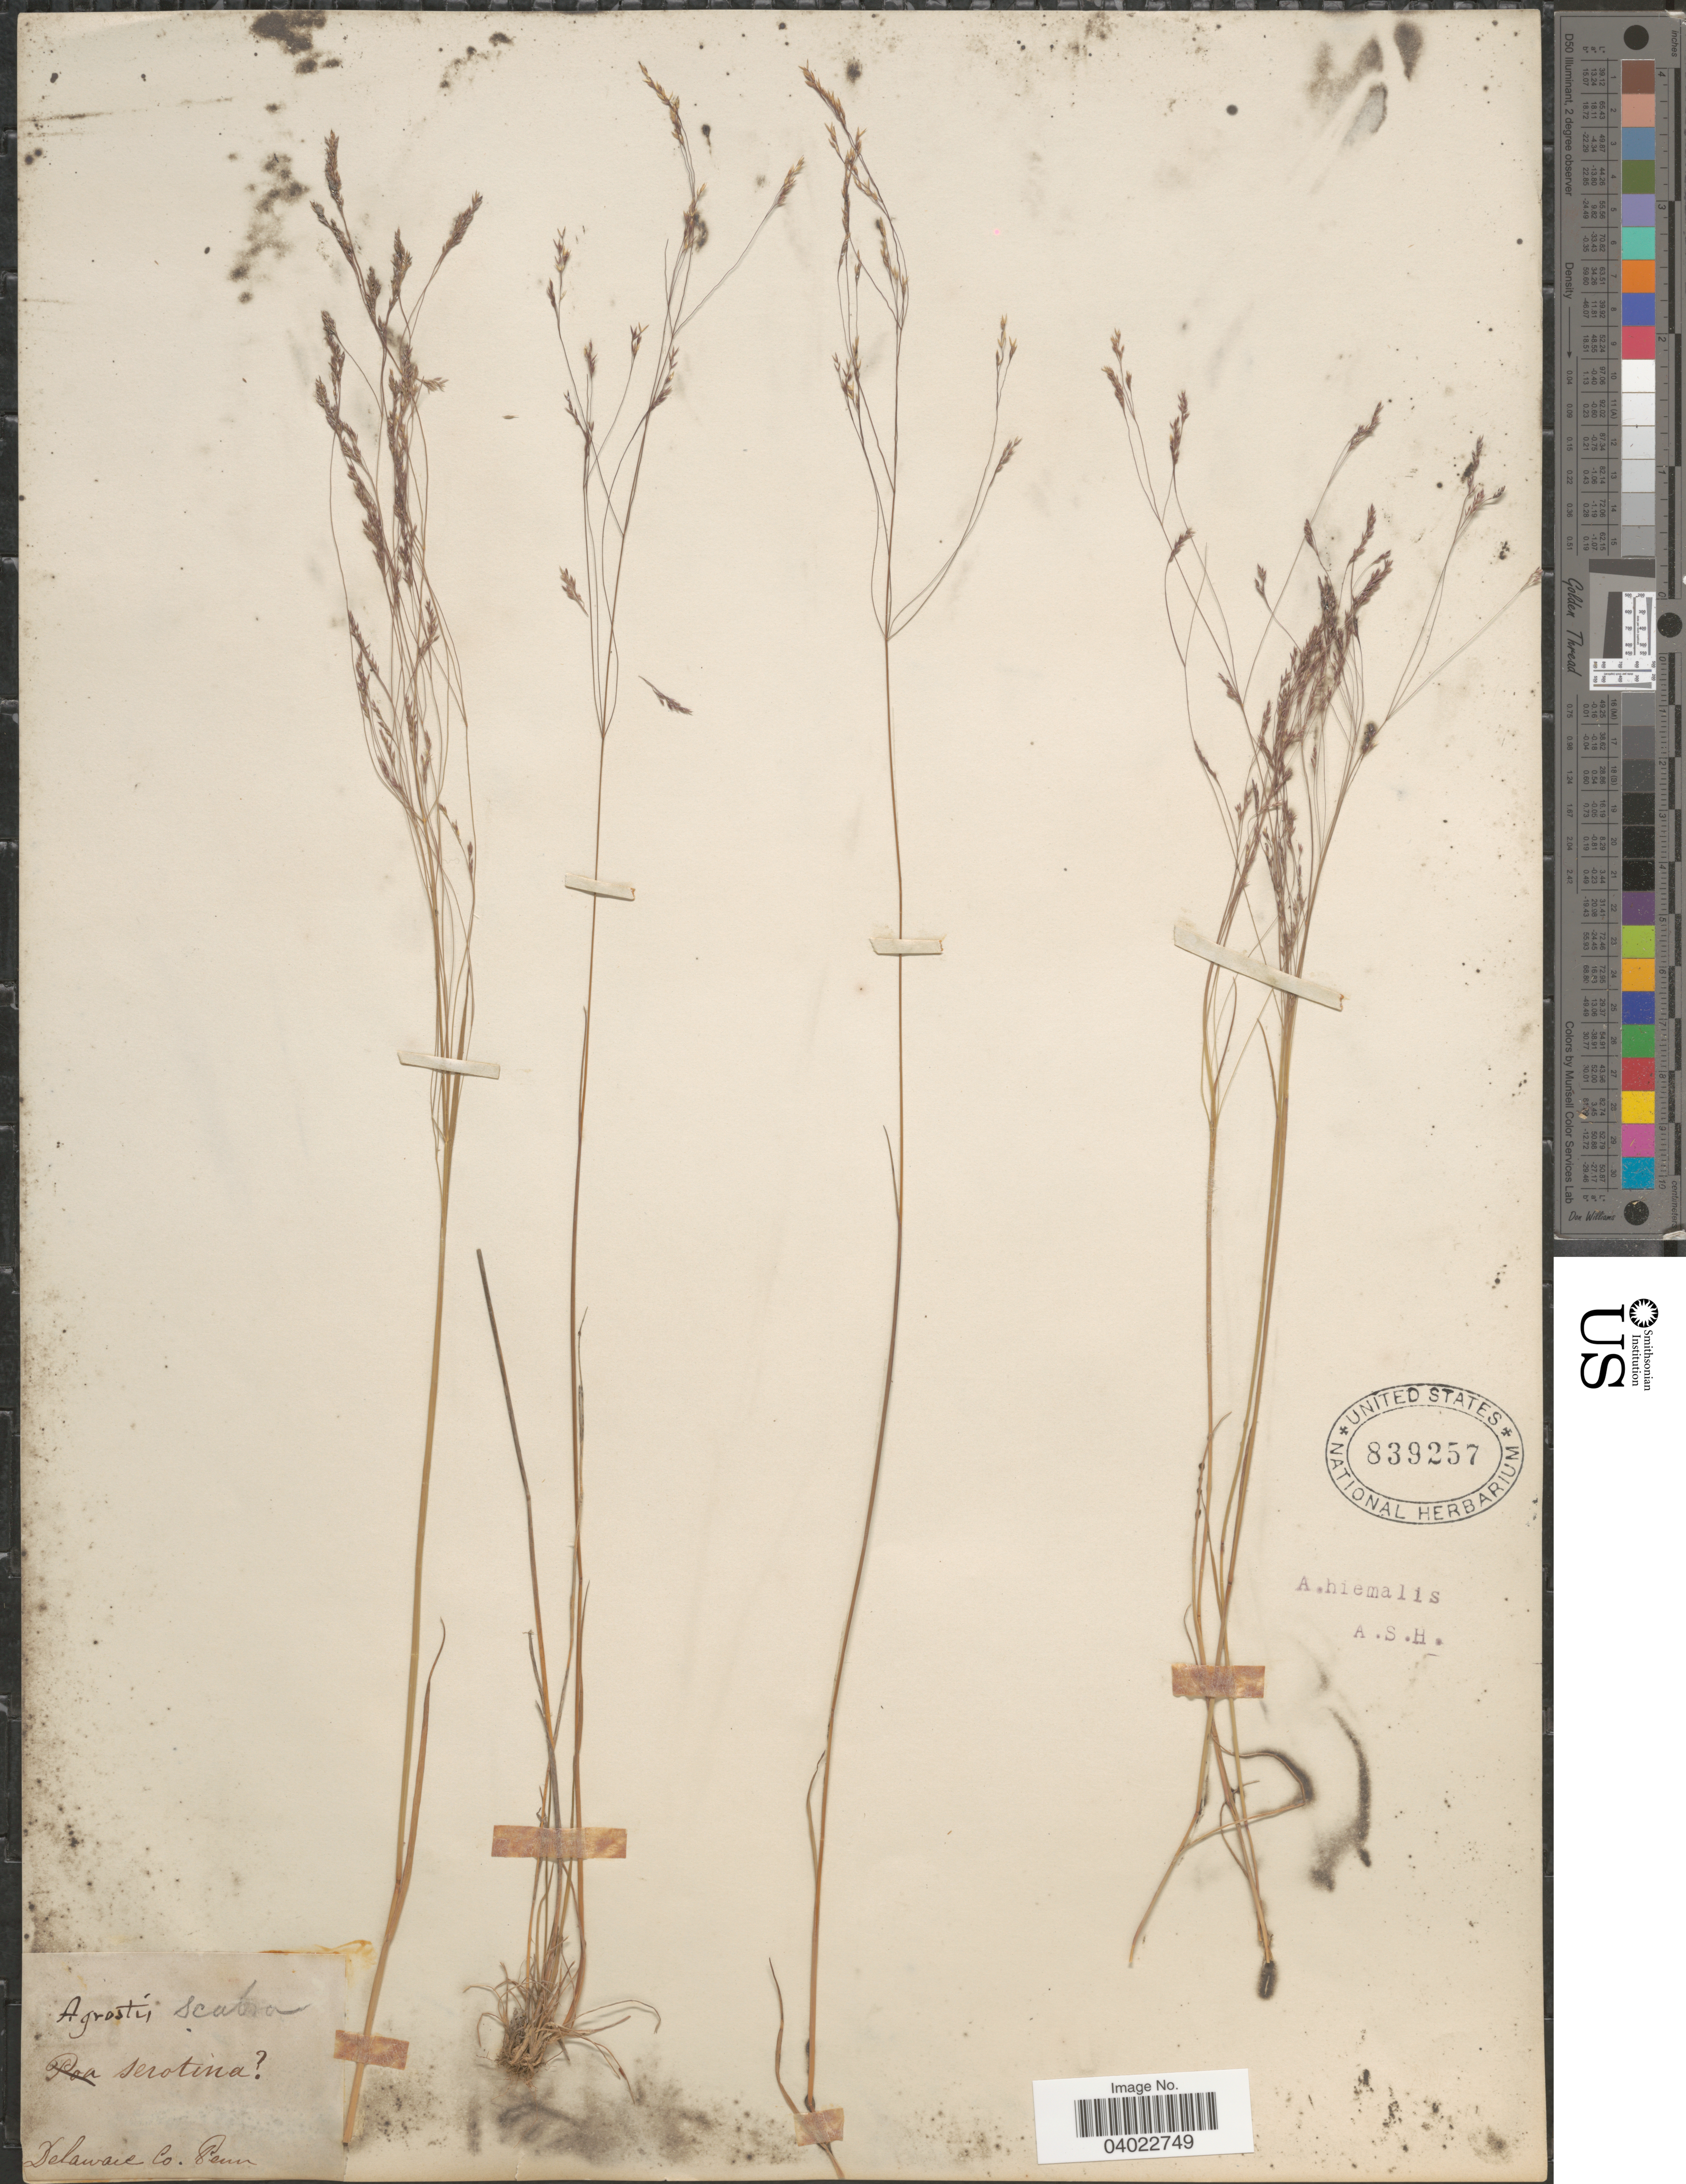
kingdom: Plantae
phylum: Tracheophyta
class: Liliopsida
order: Poales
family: Poaceae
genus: Agrostis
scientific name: Agrostis scabra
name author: Willd.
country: United States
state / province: Pennsylvania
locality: Delaware Co.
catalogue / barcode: US 839257